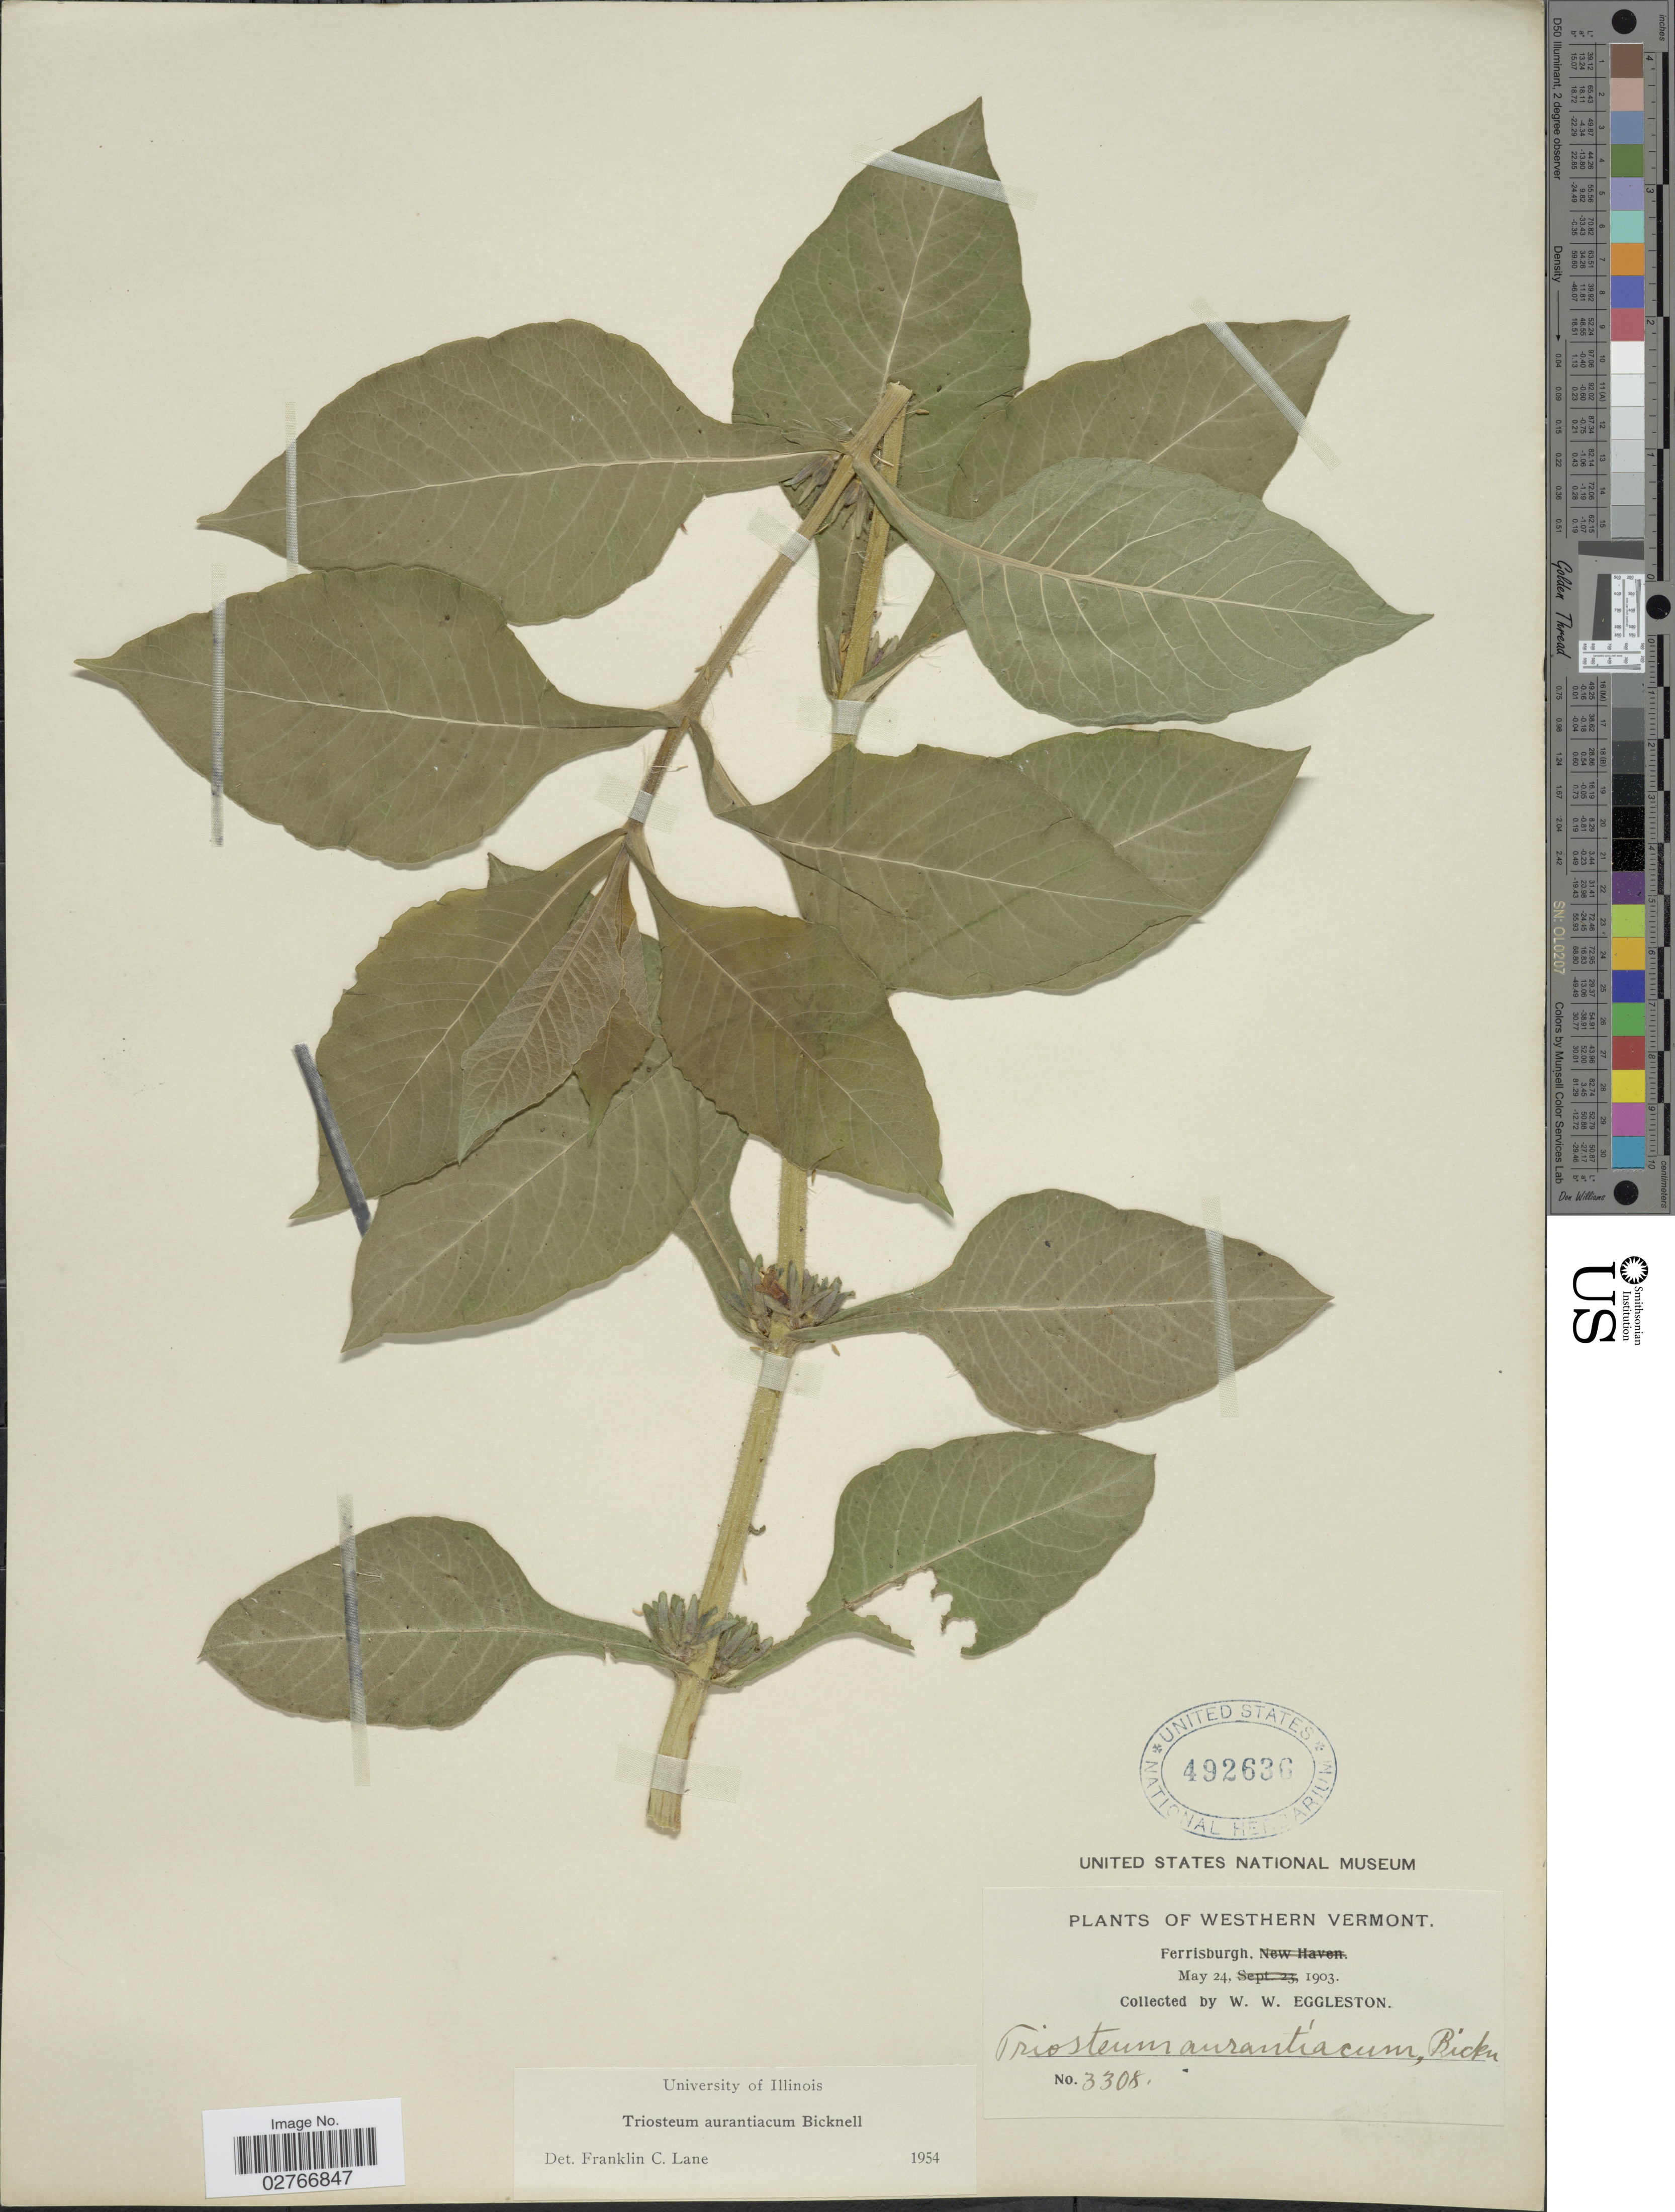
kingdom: Plantae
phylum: Tracheophyta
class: Magnoliopsida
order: Dipsacales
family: Caprifoliaceae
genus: Triosteum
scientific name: Triosteum aurantiacum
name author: E.P. Bicknell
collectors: W. W. Eggleston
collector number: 3308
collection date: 1903-05-24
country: United States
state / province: Vermont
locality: Western Vermont. Ferrisburgh.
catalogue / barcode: US 492636